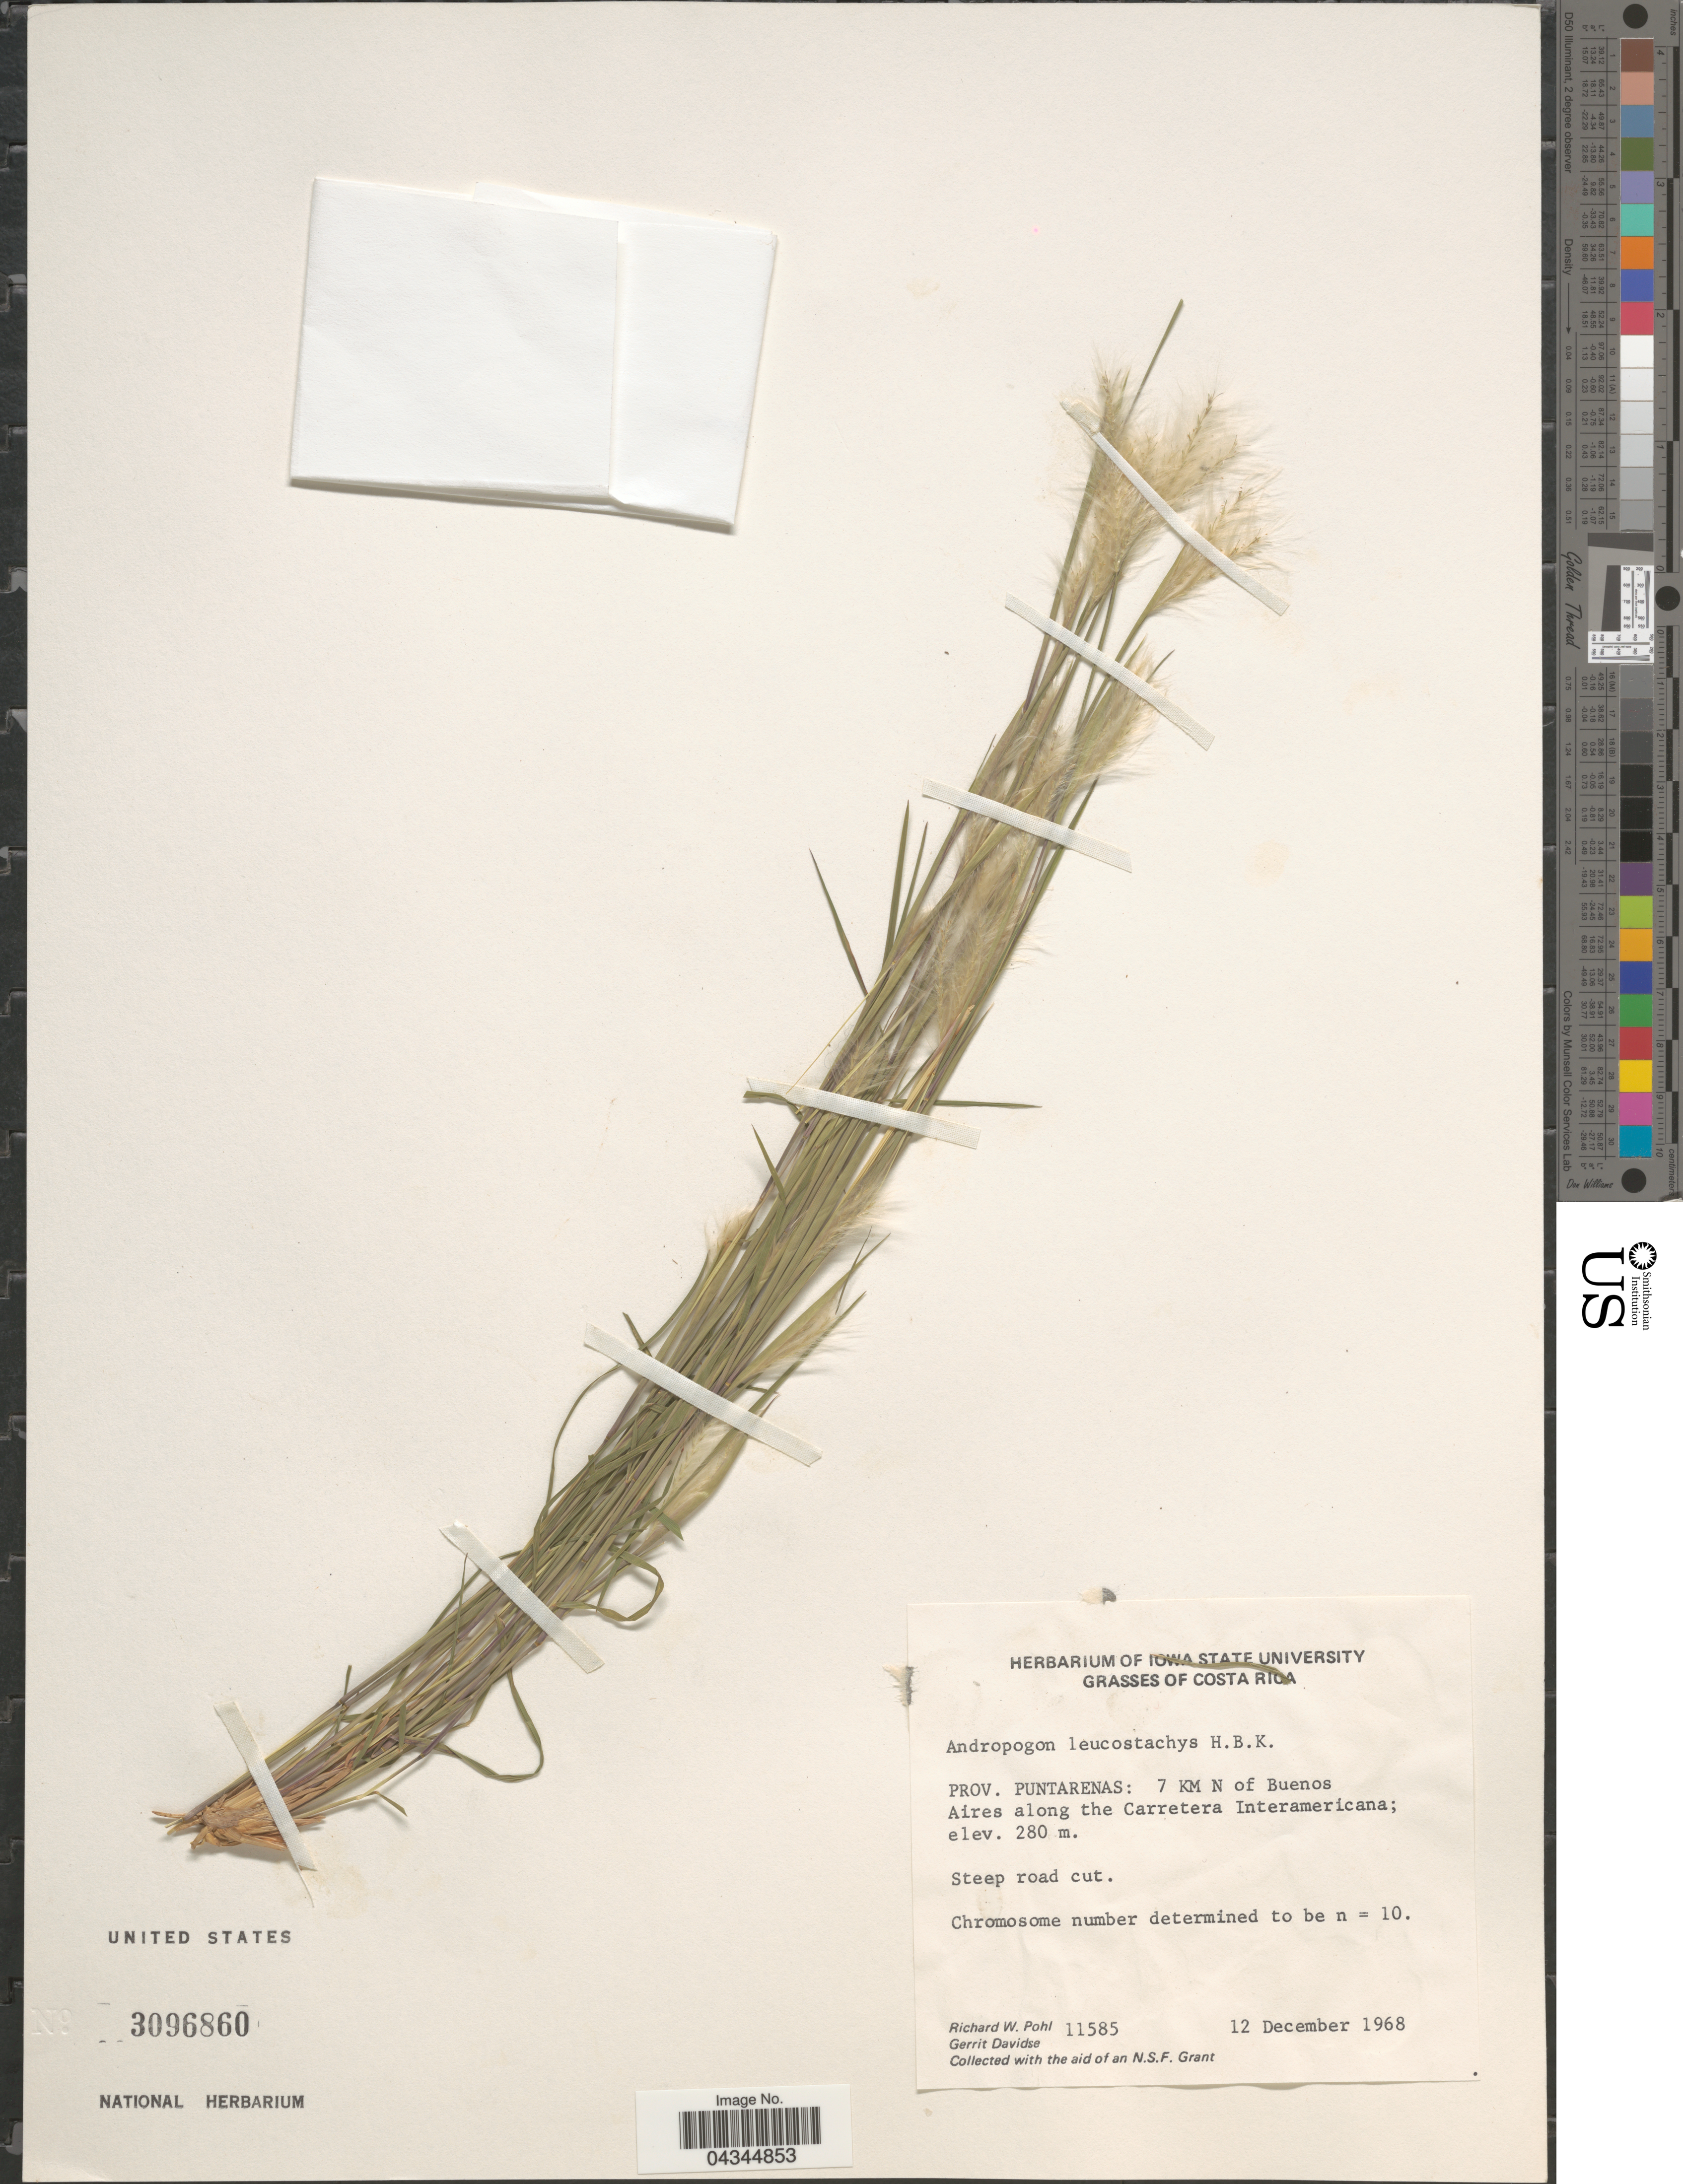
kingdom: Plantae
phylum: Tracheophyta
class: Liliopsida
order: Poales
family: Poaceae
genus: Andropogon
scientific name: Andropogon leucostachyus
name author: Kunth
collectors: R. W. Pohl & G. Davidse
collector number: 11585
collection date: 1968-12-12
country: Costa Rica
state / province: Puntarenas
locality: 7 KM N of Buenos Aires along the Carretera Interamericana.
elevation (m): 280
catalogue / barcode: US 3096860